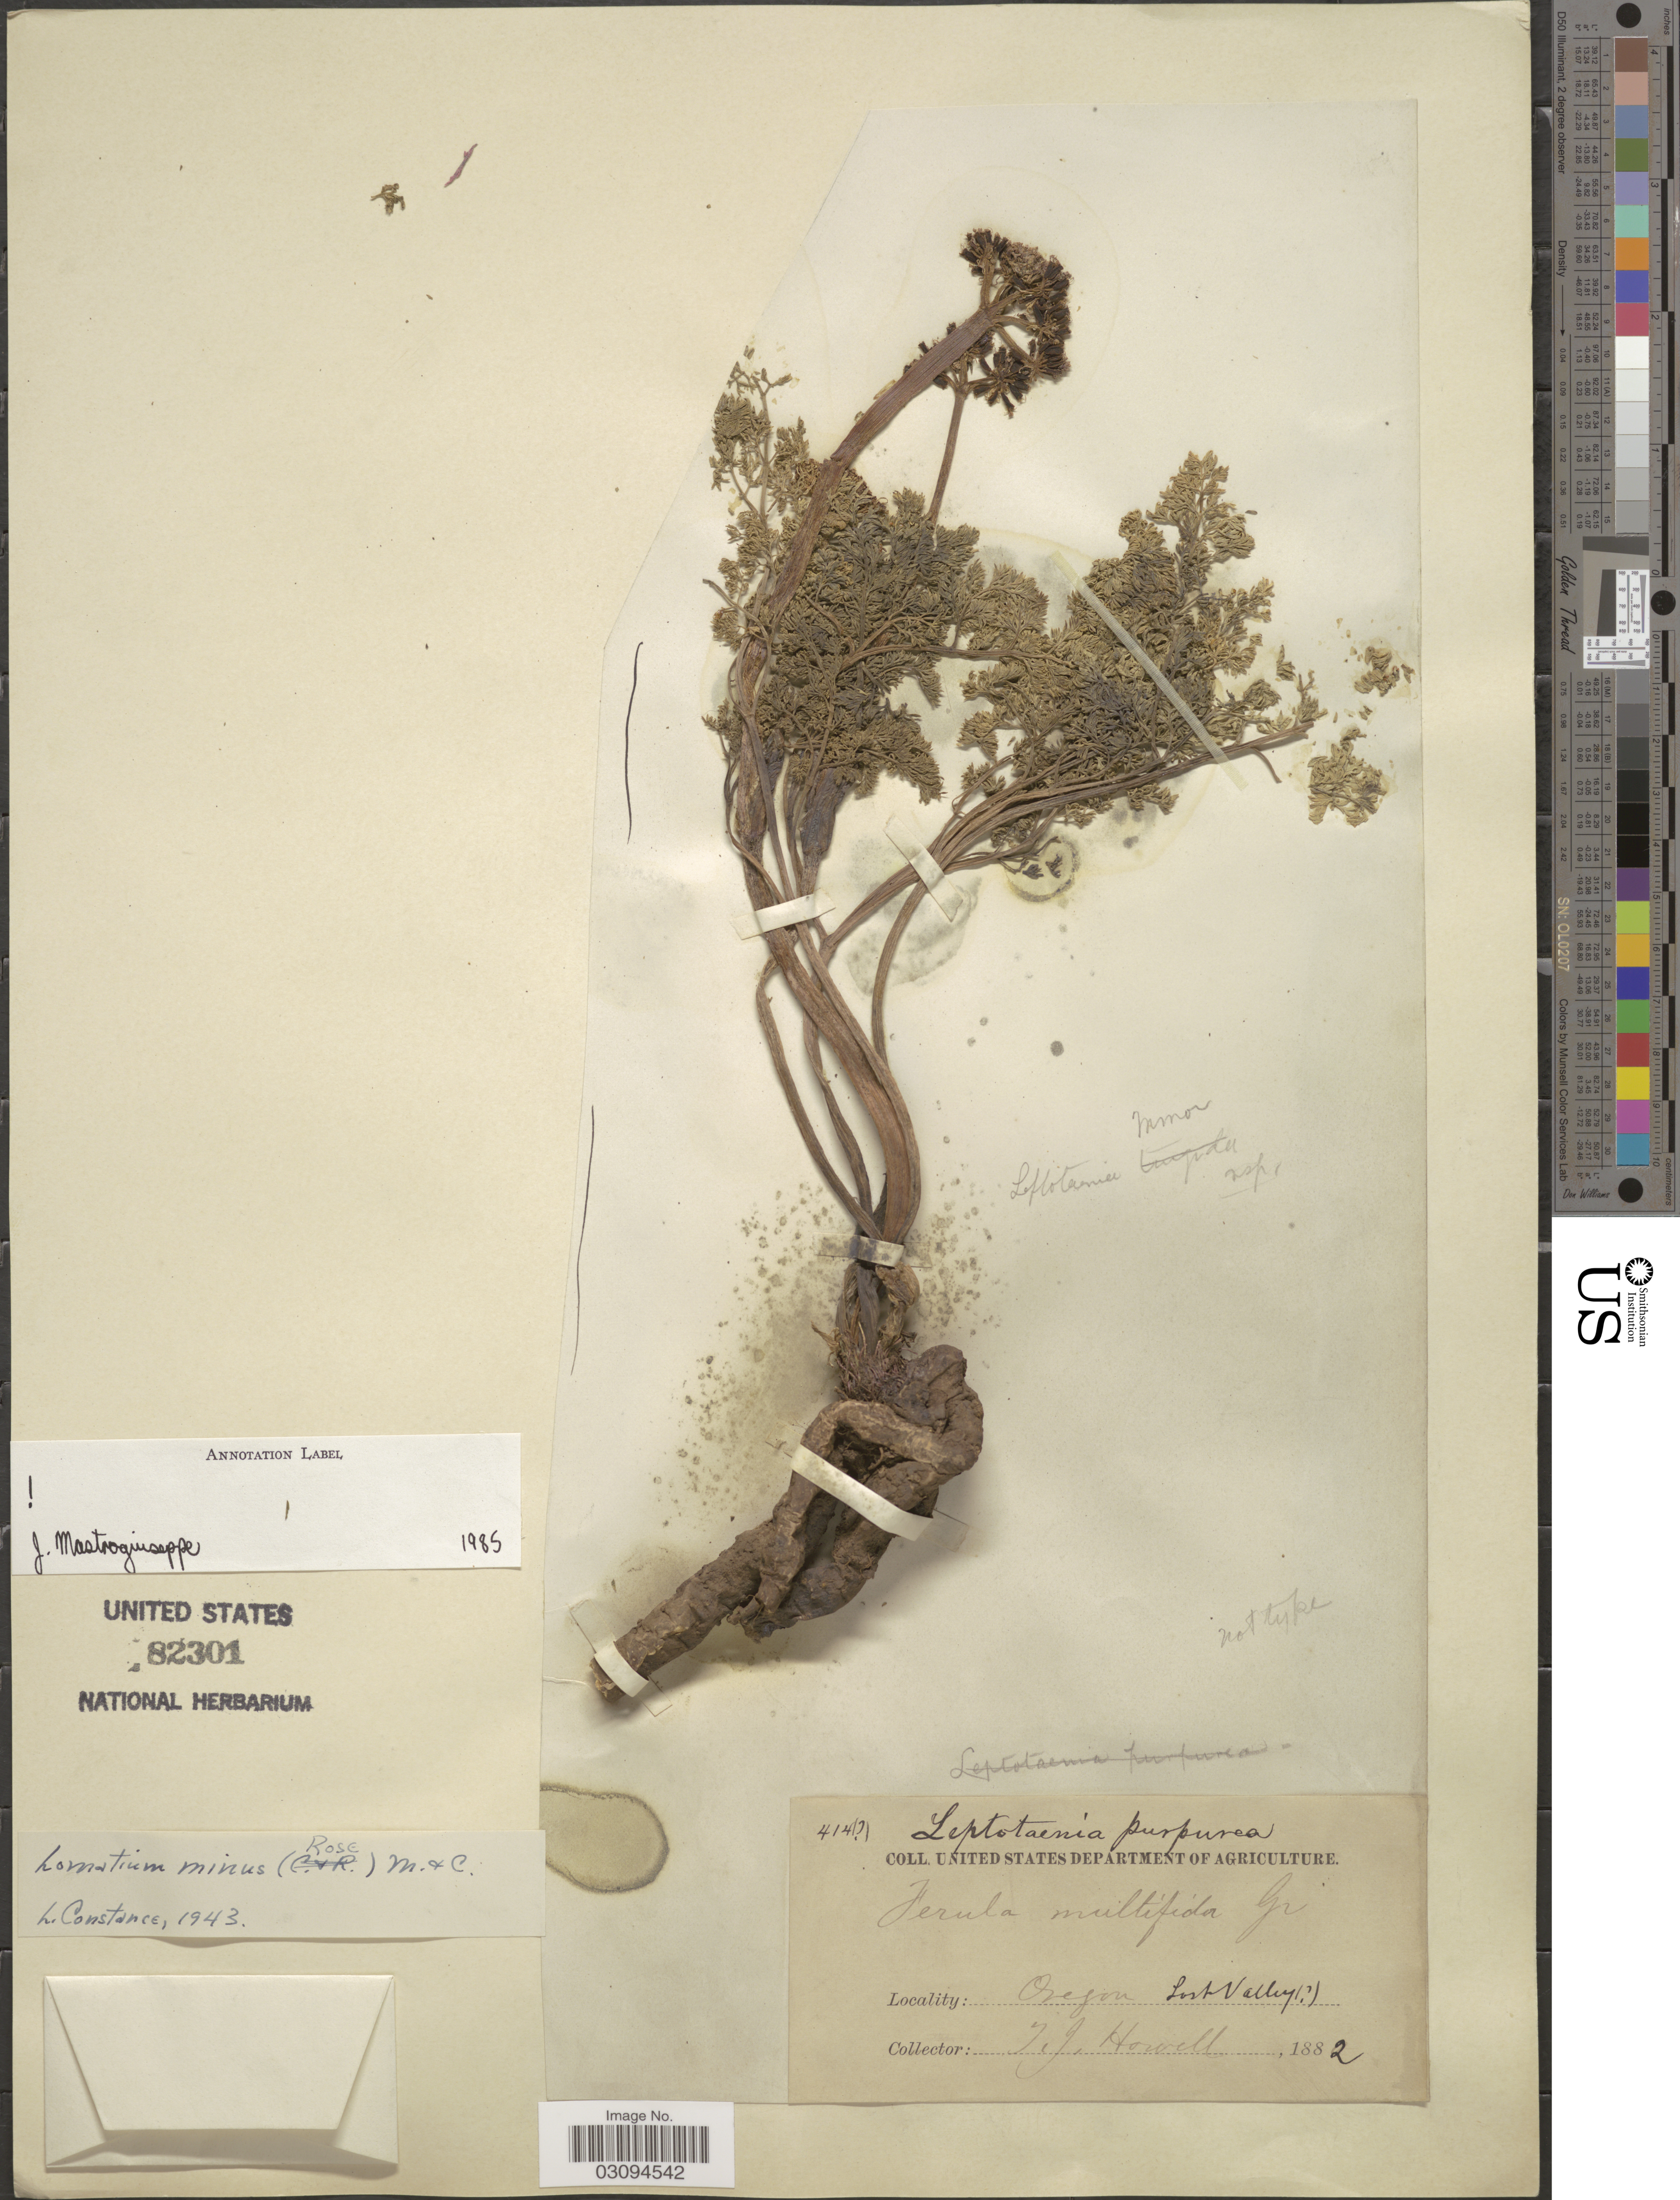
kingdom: Plantae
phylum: Tracheophyta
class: Magnoliopsida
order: Apiales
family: Apiaceae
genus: Lomatium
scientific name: Lomatium minus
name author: (Rose ex Howell) Mathias & Constance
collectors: T. J. Howell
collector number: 414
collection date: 1882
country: United States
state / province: Oregon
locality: Lost Valley.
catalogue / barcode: US 82301